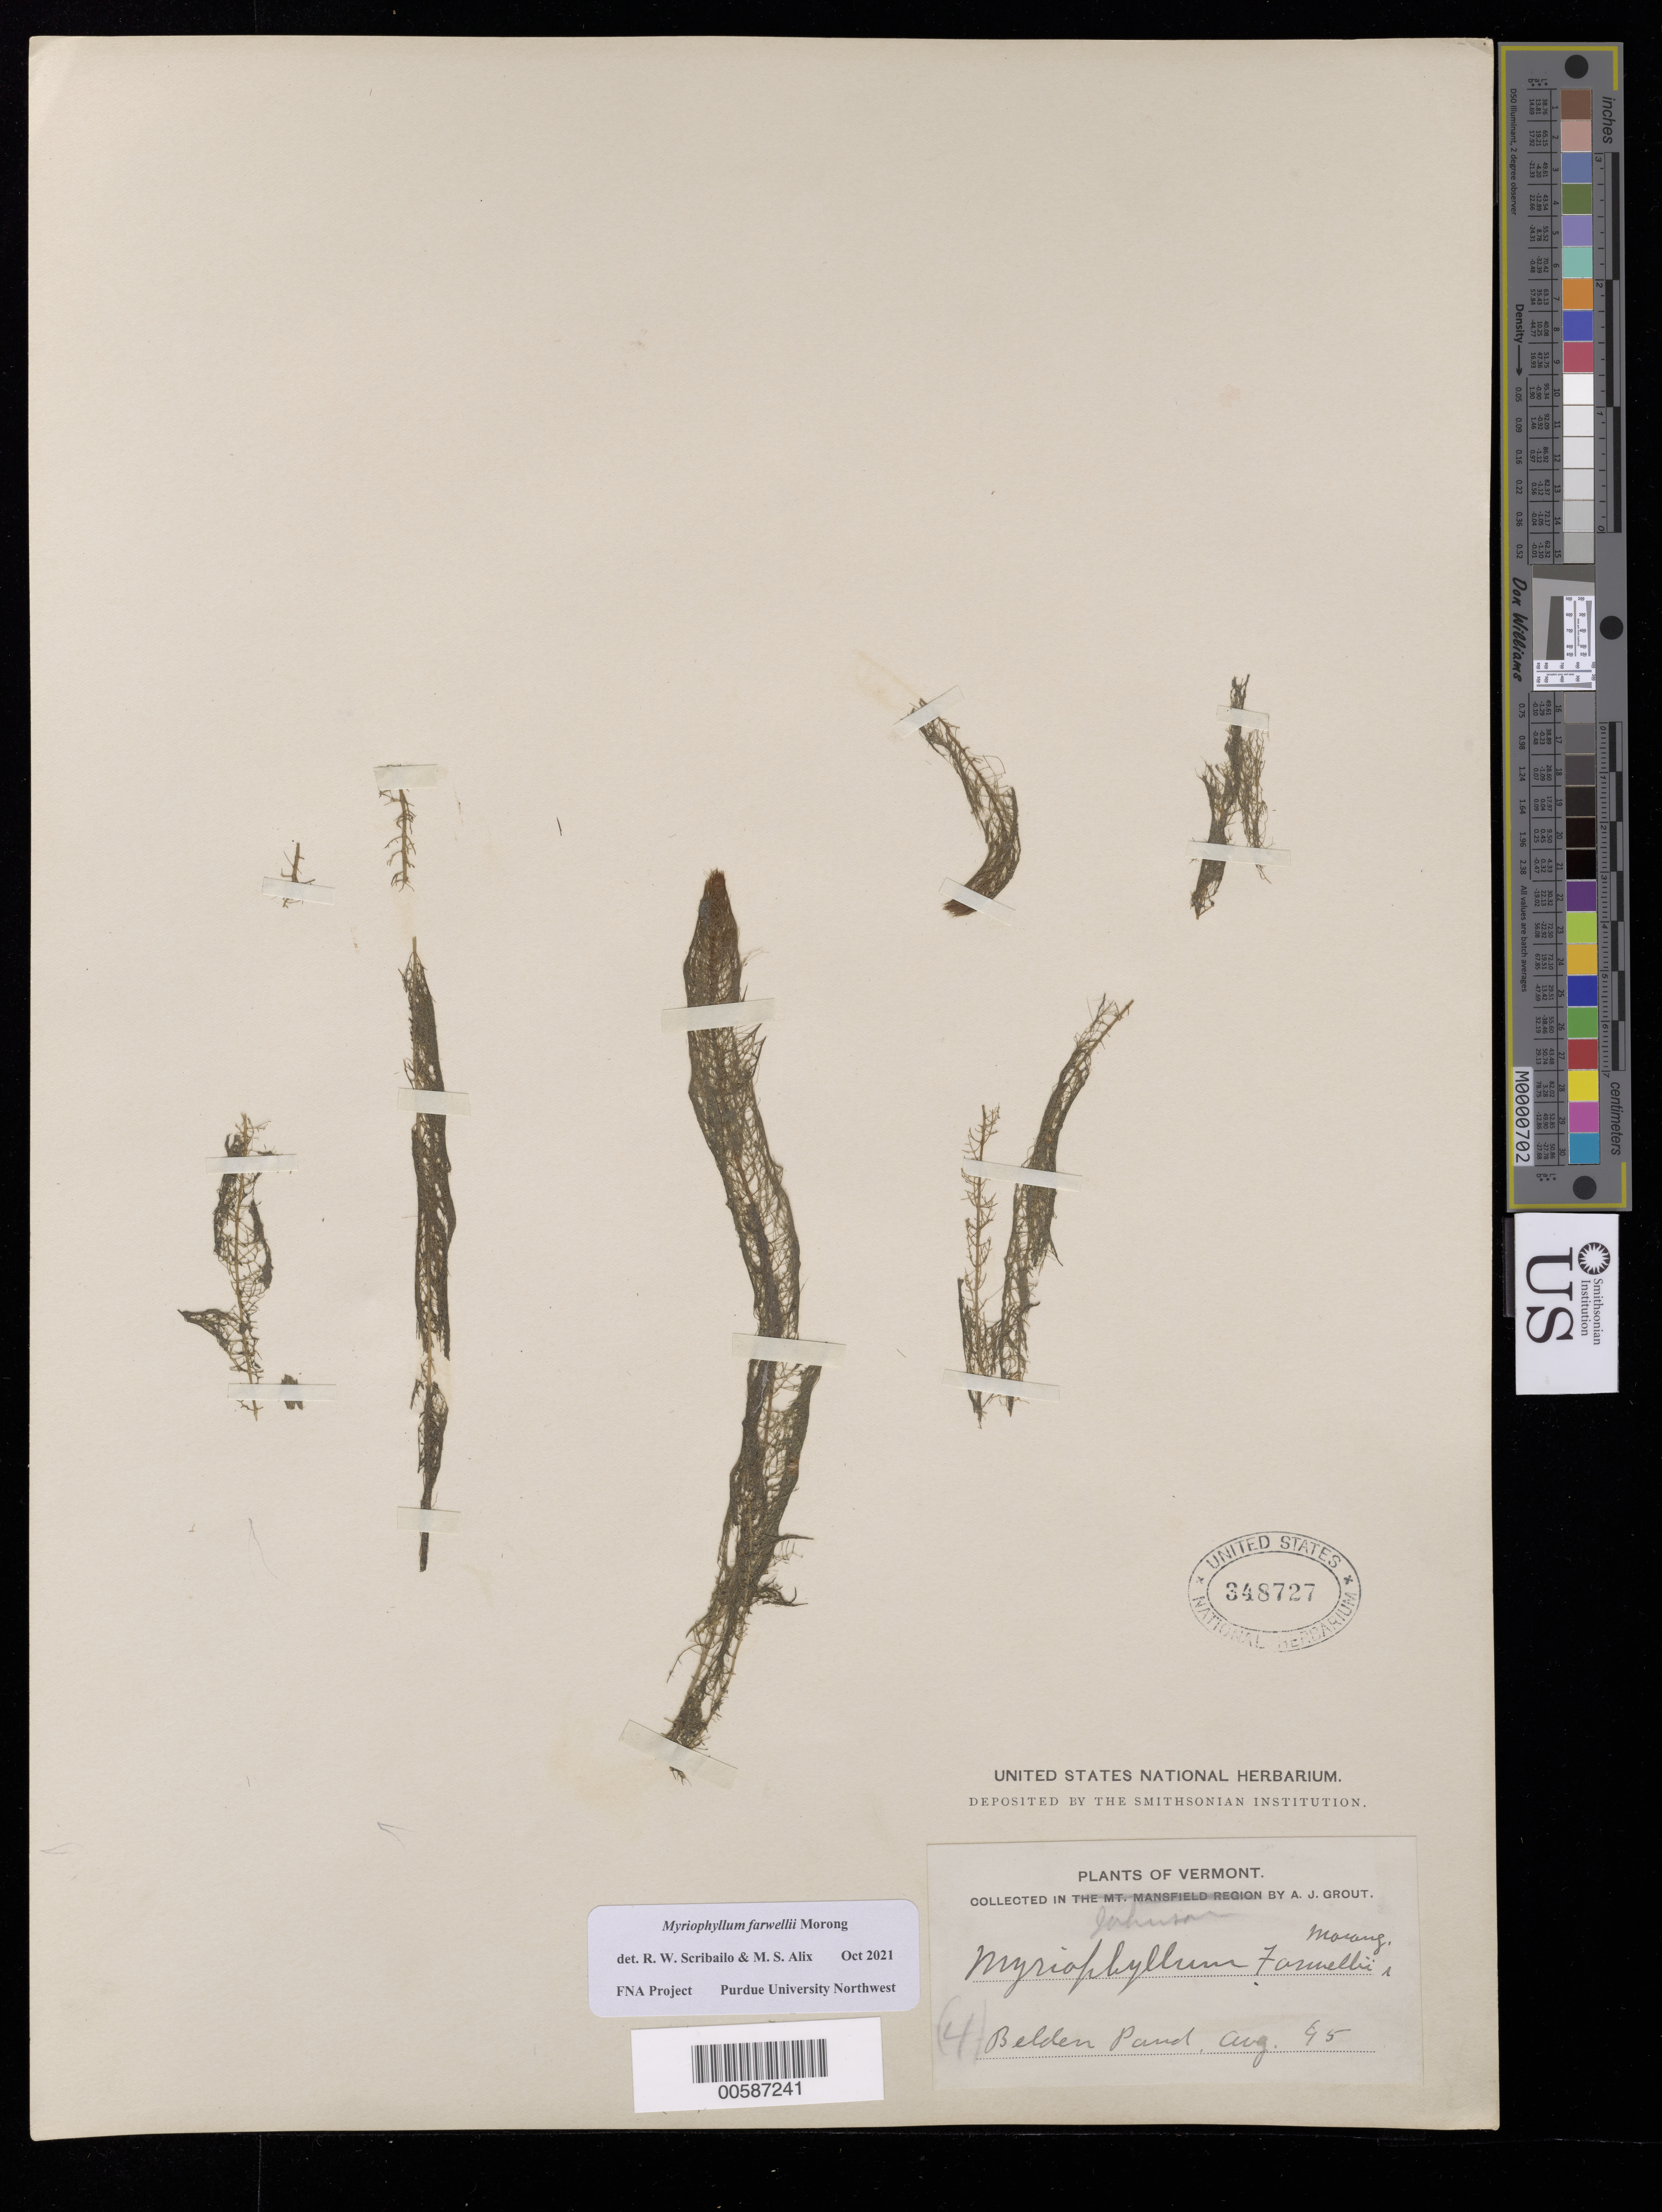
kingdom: Plantae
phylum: Tracheophyta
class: Magnoliopsida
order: Saxifragales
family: Haloragaceae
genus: Myriophyllum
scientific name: Myriophyllum farwellii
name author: Morong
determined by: Scribailo, R. W.; Alix, M. S.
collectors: A. J. Grout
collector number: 4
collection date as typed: Aug 1895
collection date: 1895-08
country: United States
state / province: Vermont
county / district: Rutland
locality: Rutland, Belden's Pond, Johnson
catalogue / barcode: US 348727